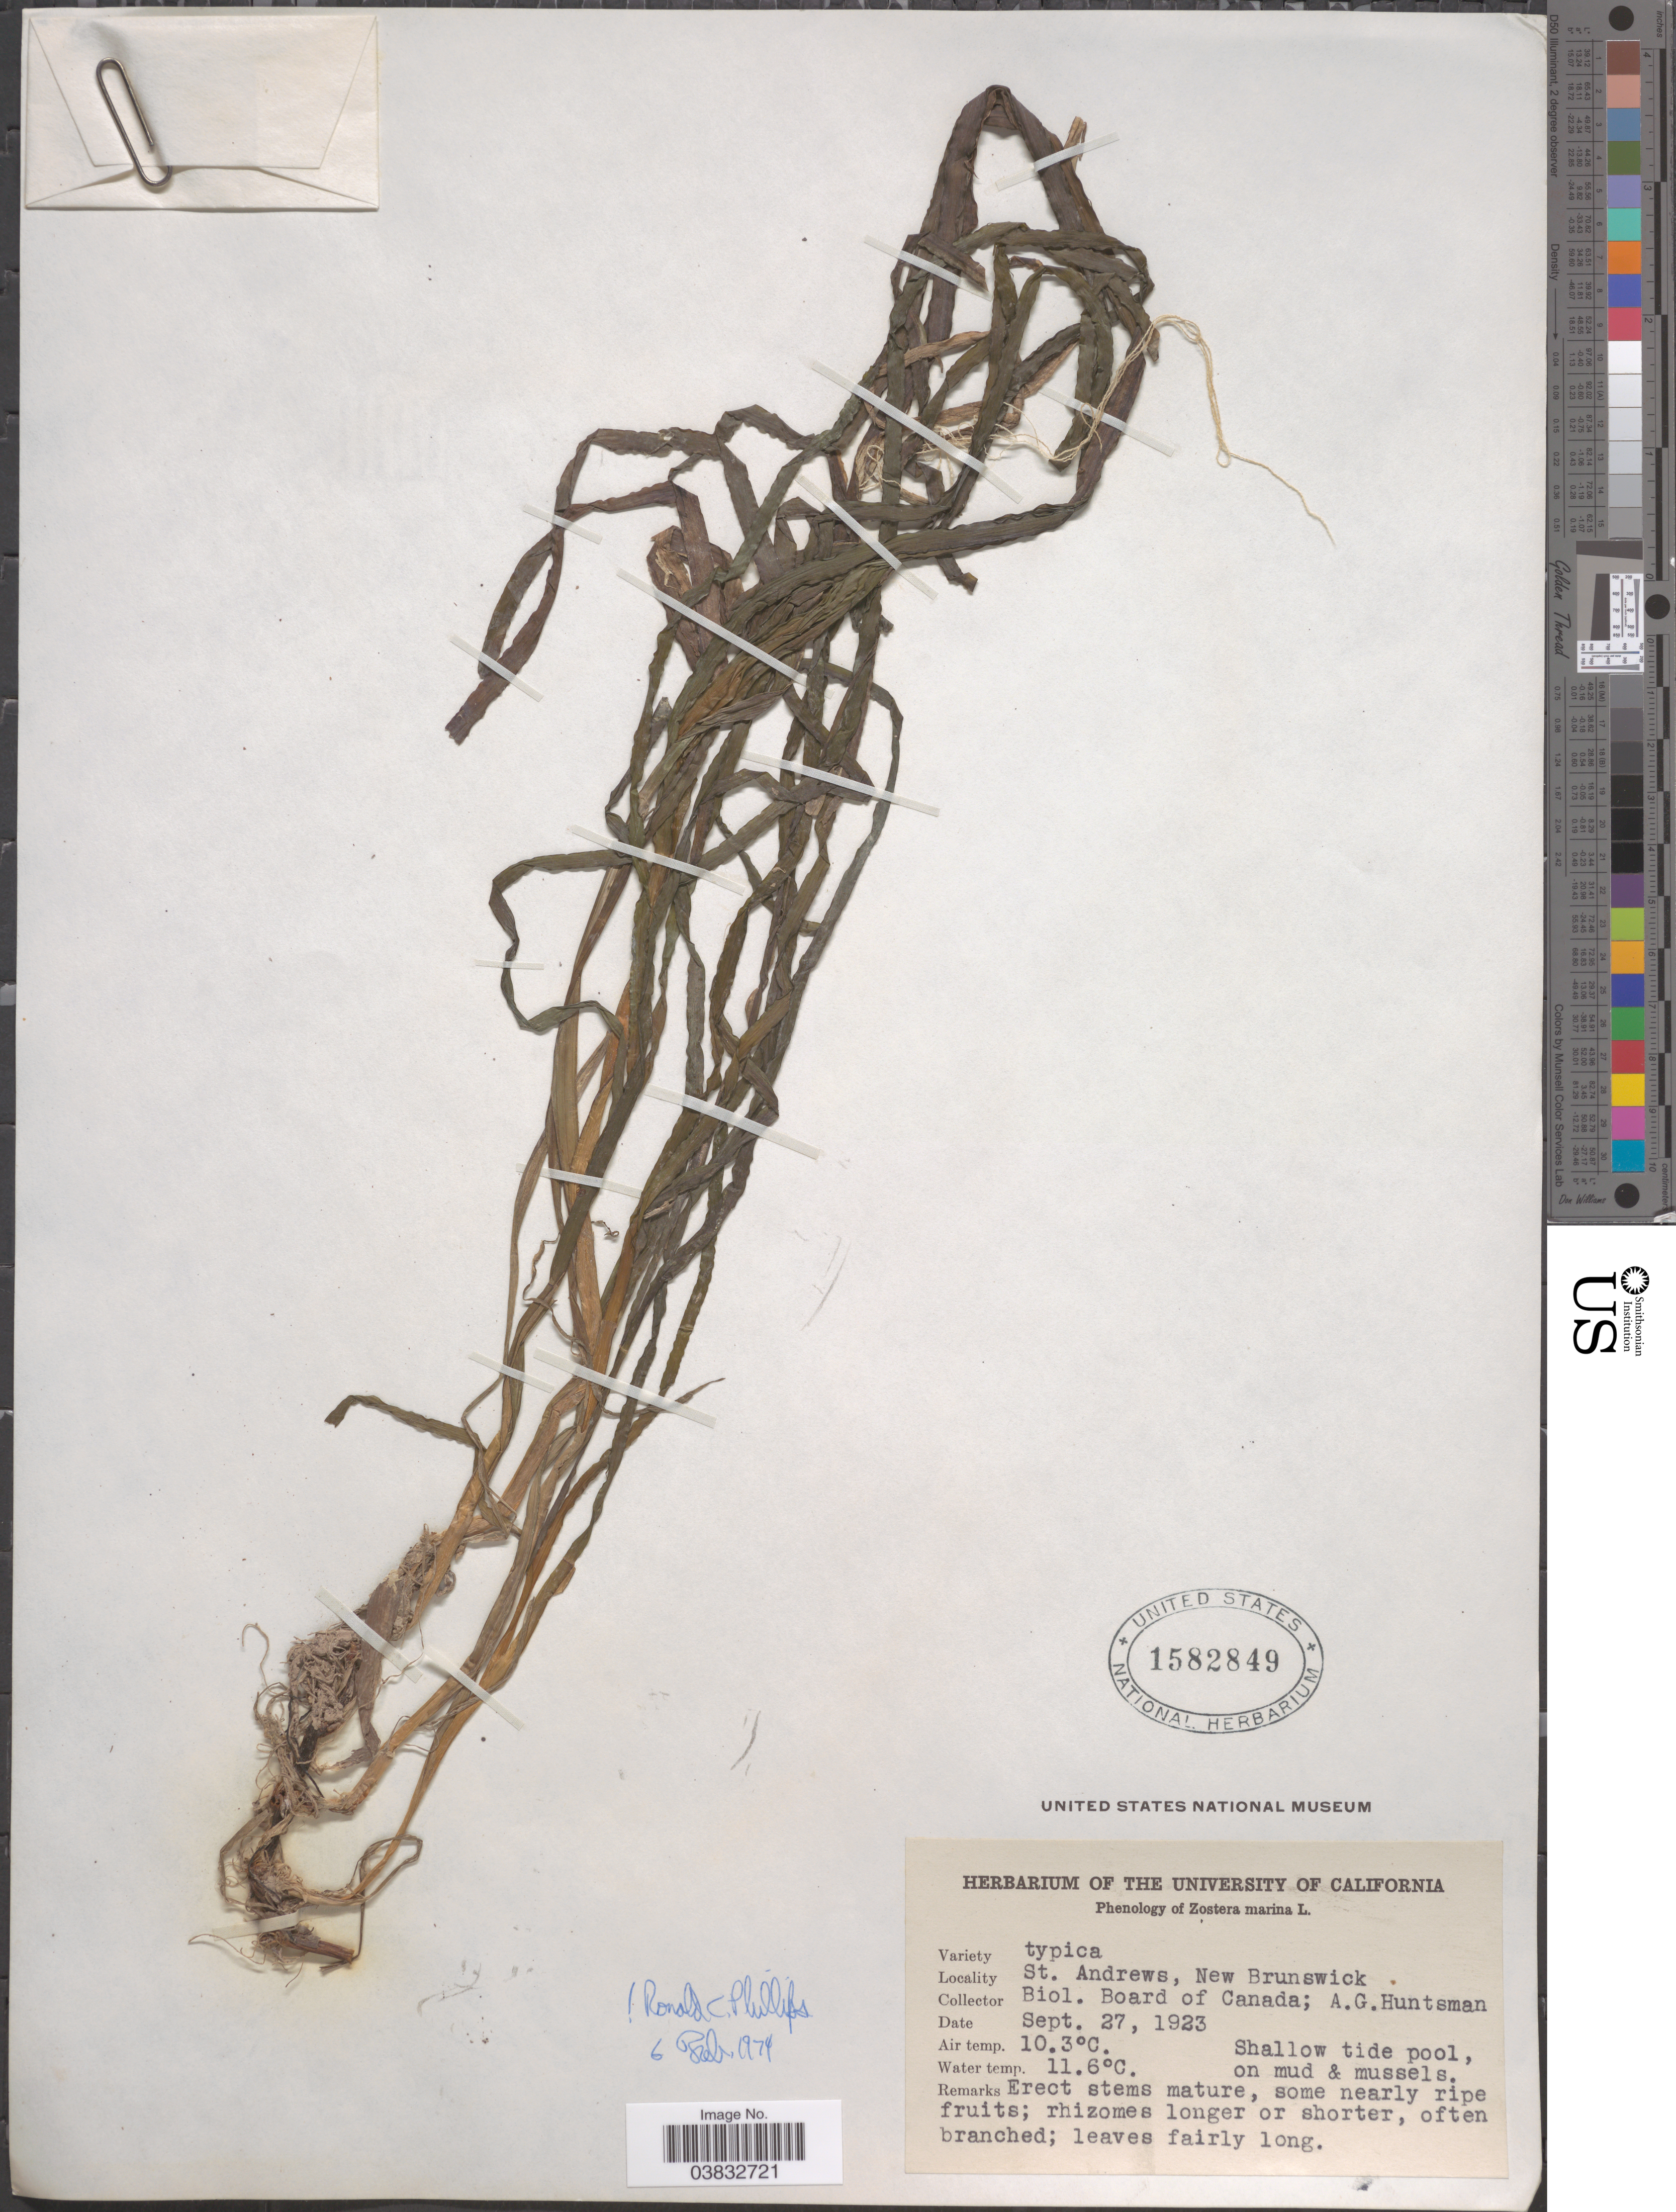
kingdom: Plantae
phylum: Tracheophyta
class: Liliopsida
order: Alismatales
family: Zosteraceae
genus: Zostera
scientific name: Zostera marina var. marina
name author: L.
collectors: A. Huntsman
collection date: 1923-09-27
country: Canada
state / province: New Brunswick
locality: St. Andrews.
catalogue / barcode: US 1582849